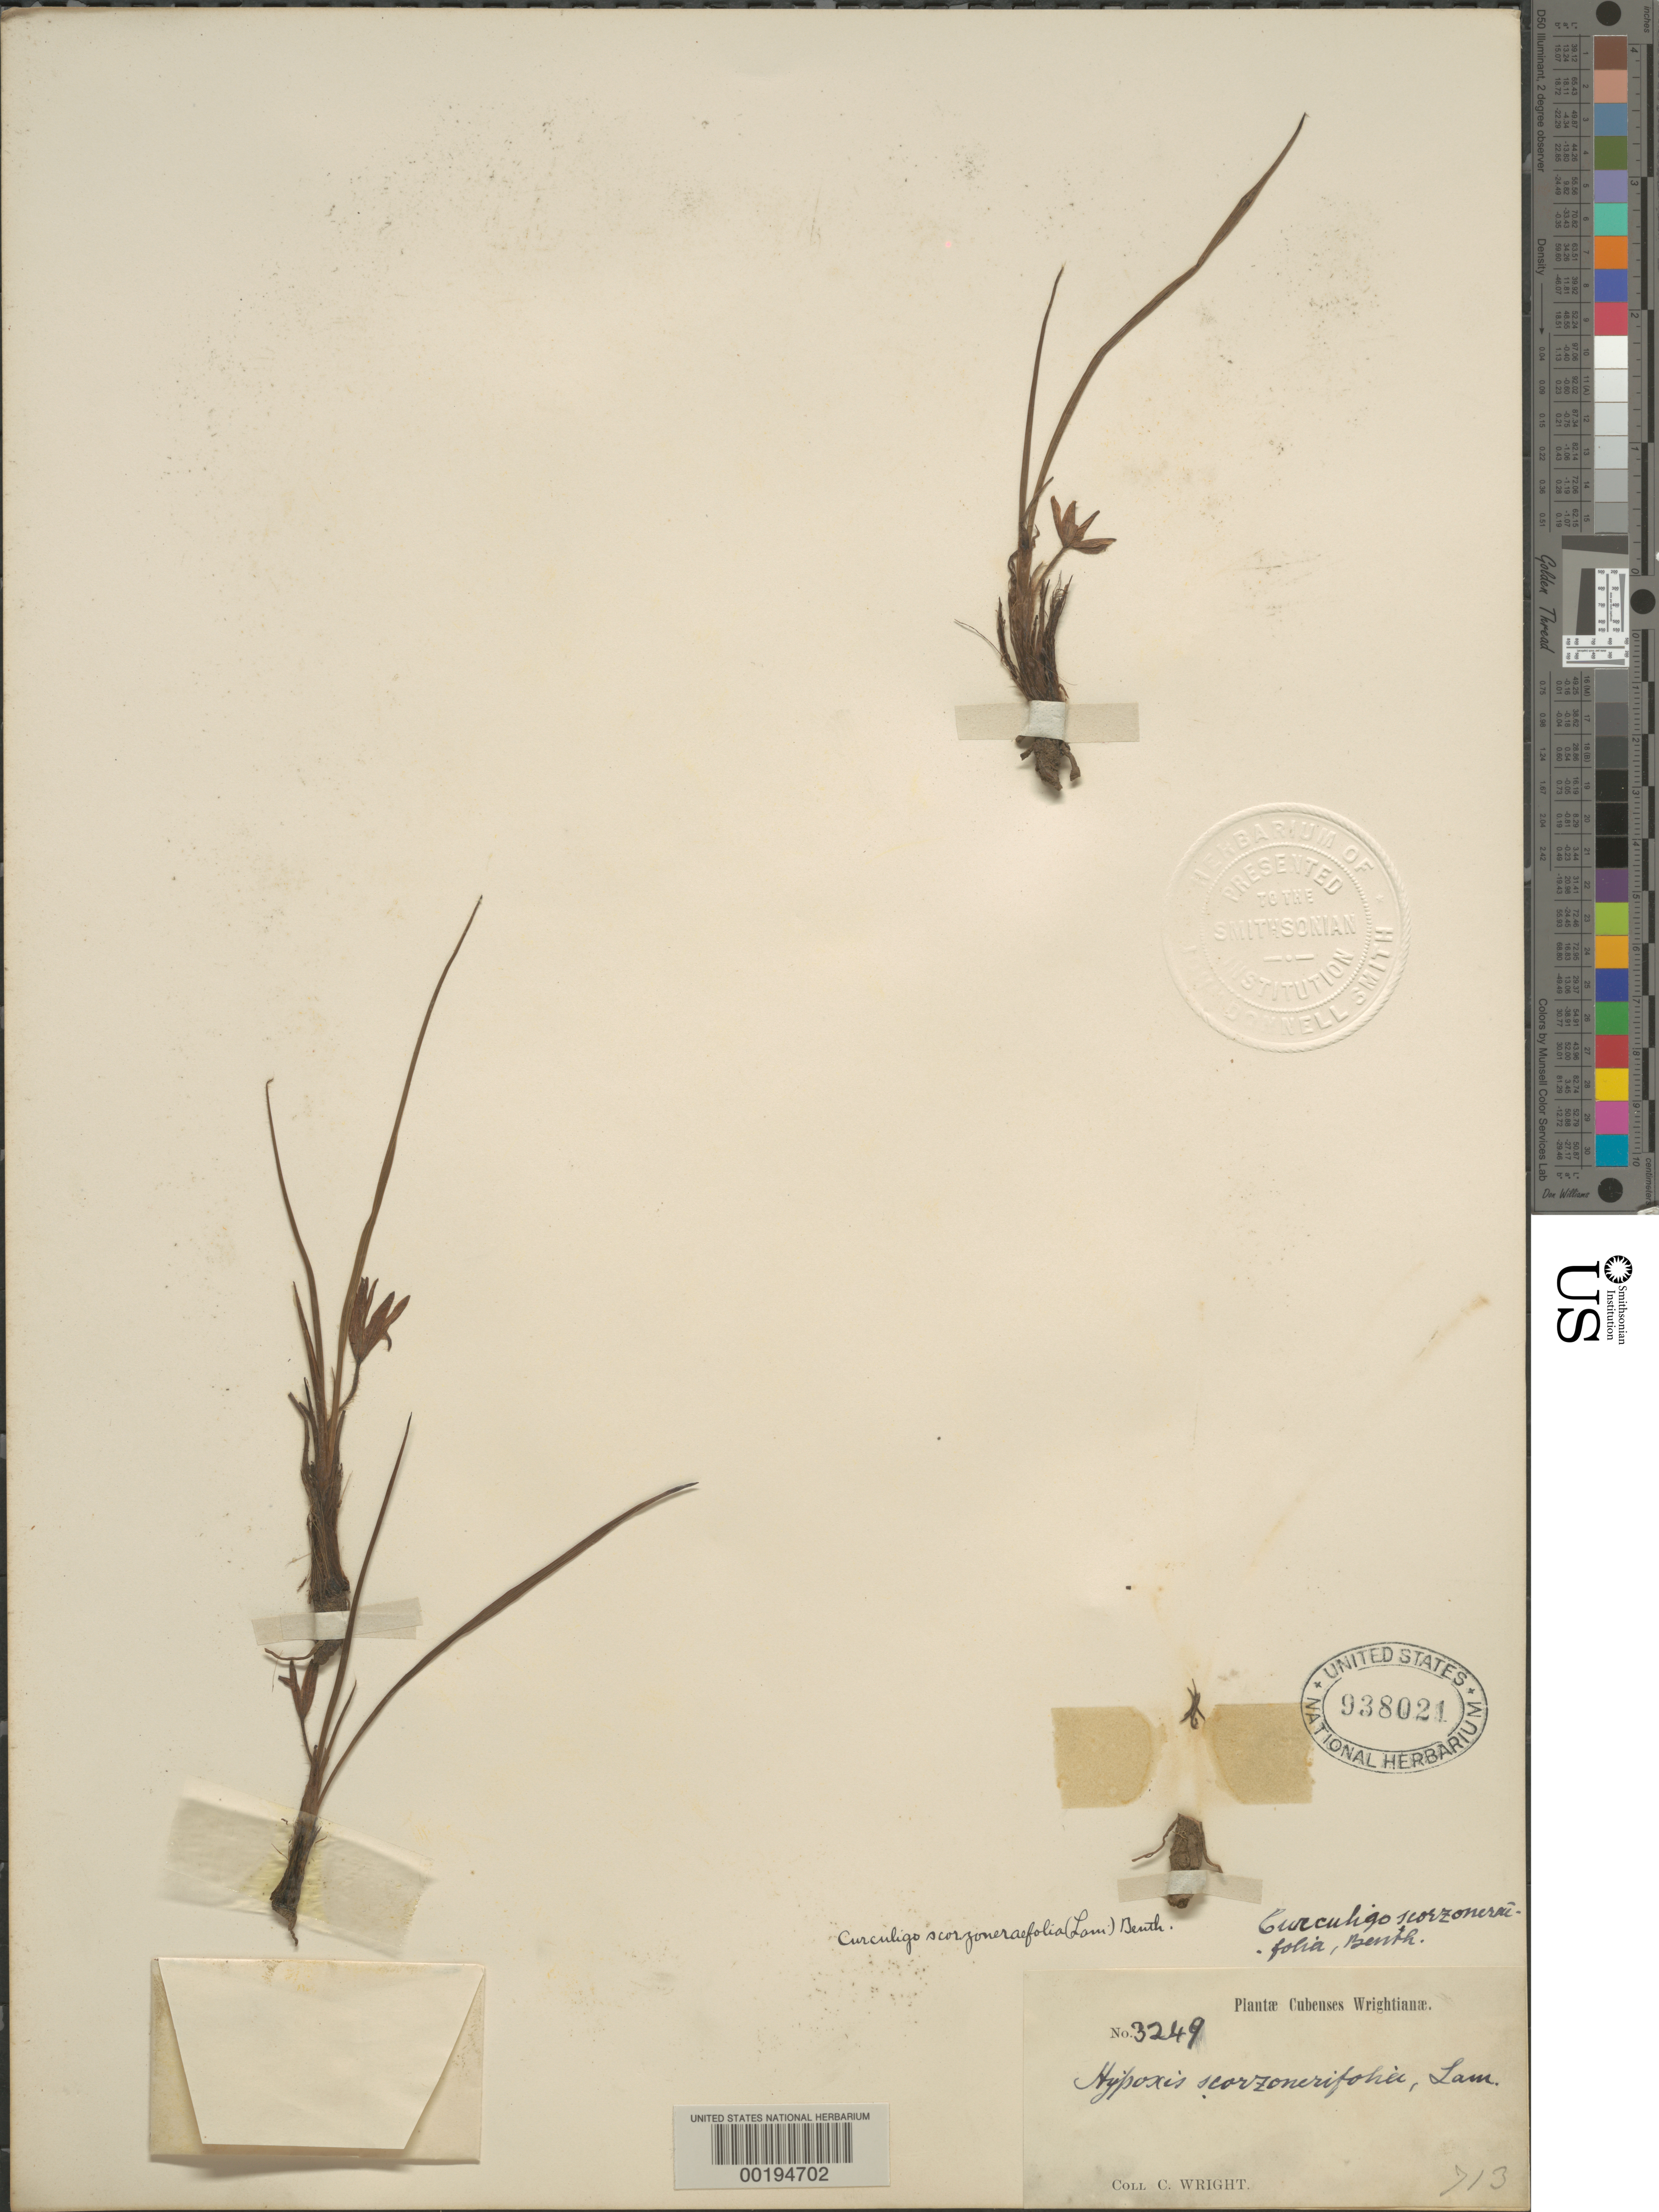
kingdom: Plantae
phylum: Tracheophyta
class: Liliopsida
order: Asparagales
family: Hypoxidaceae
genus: Curculigo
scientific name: Curculigo scorzonerifolia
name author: (Lam.) Baker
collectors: C. Wright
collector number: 3249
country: Cuba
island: Greater Antilles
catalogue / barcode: US 938021